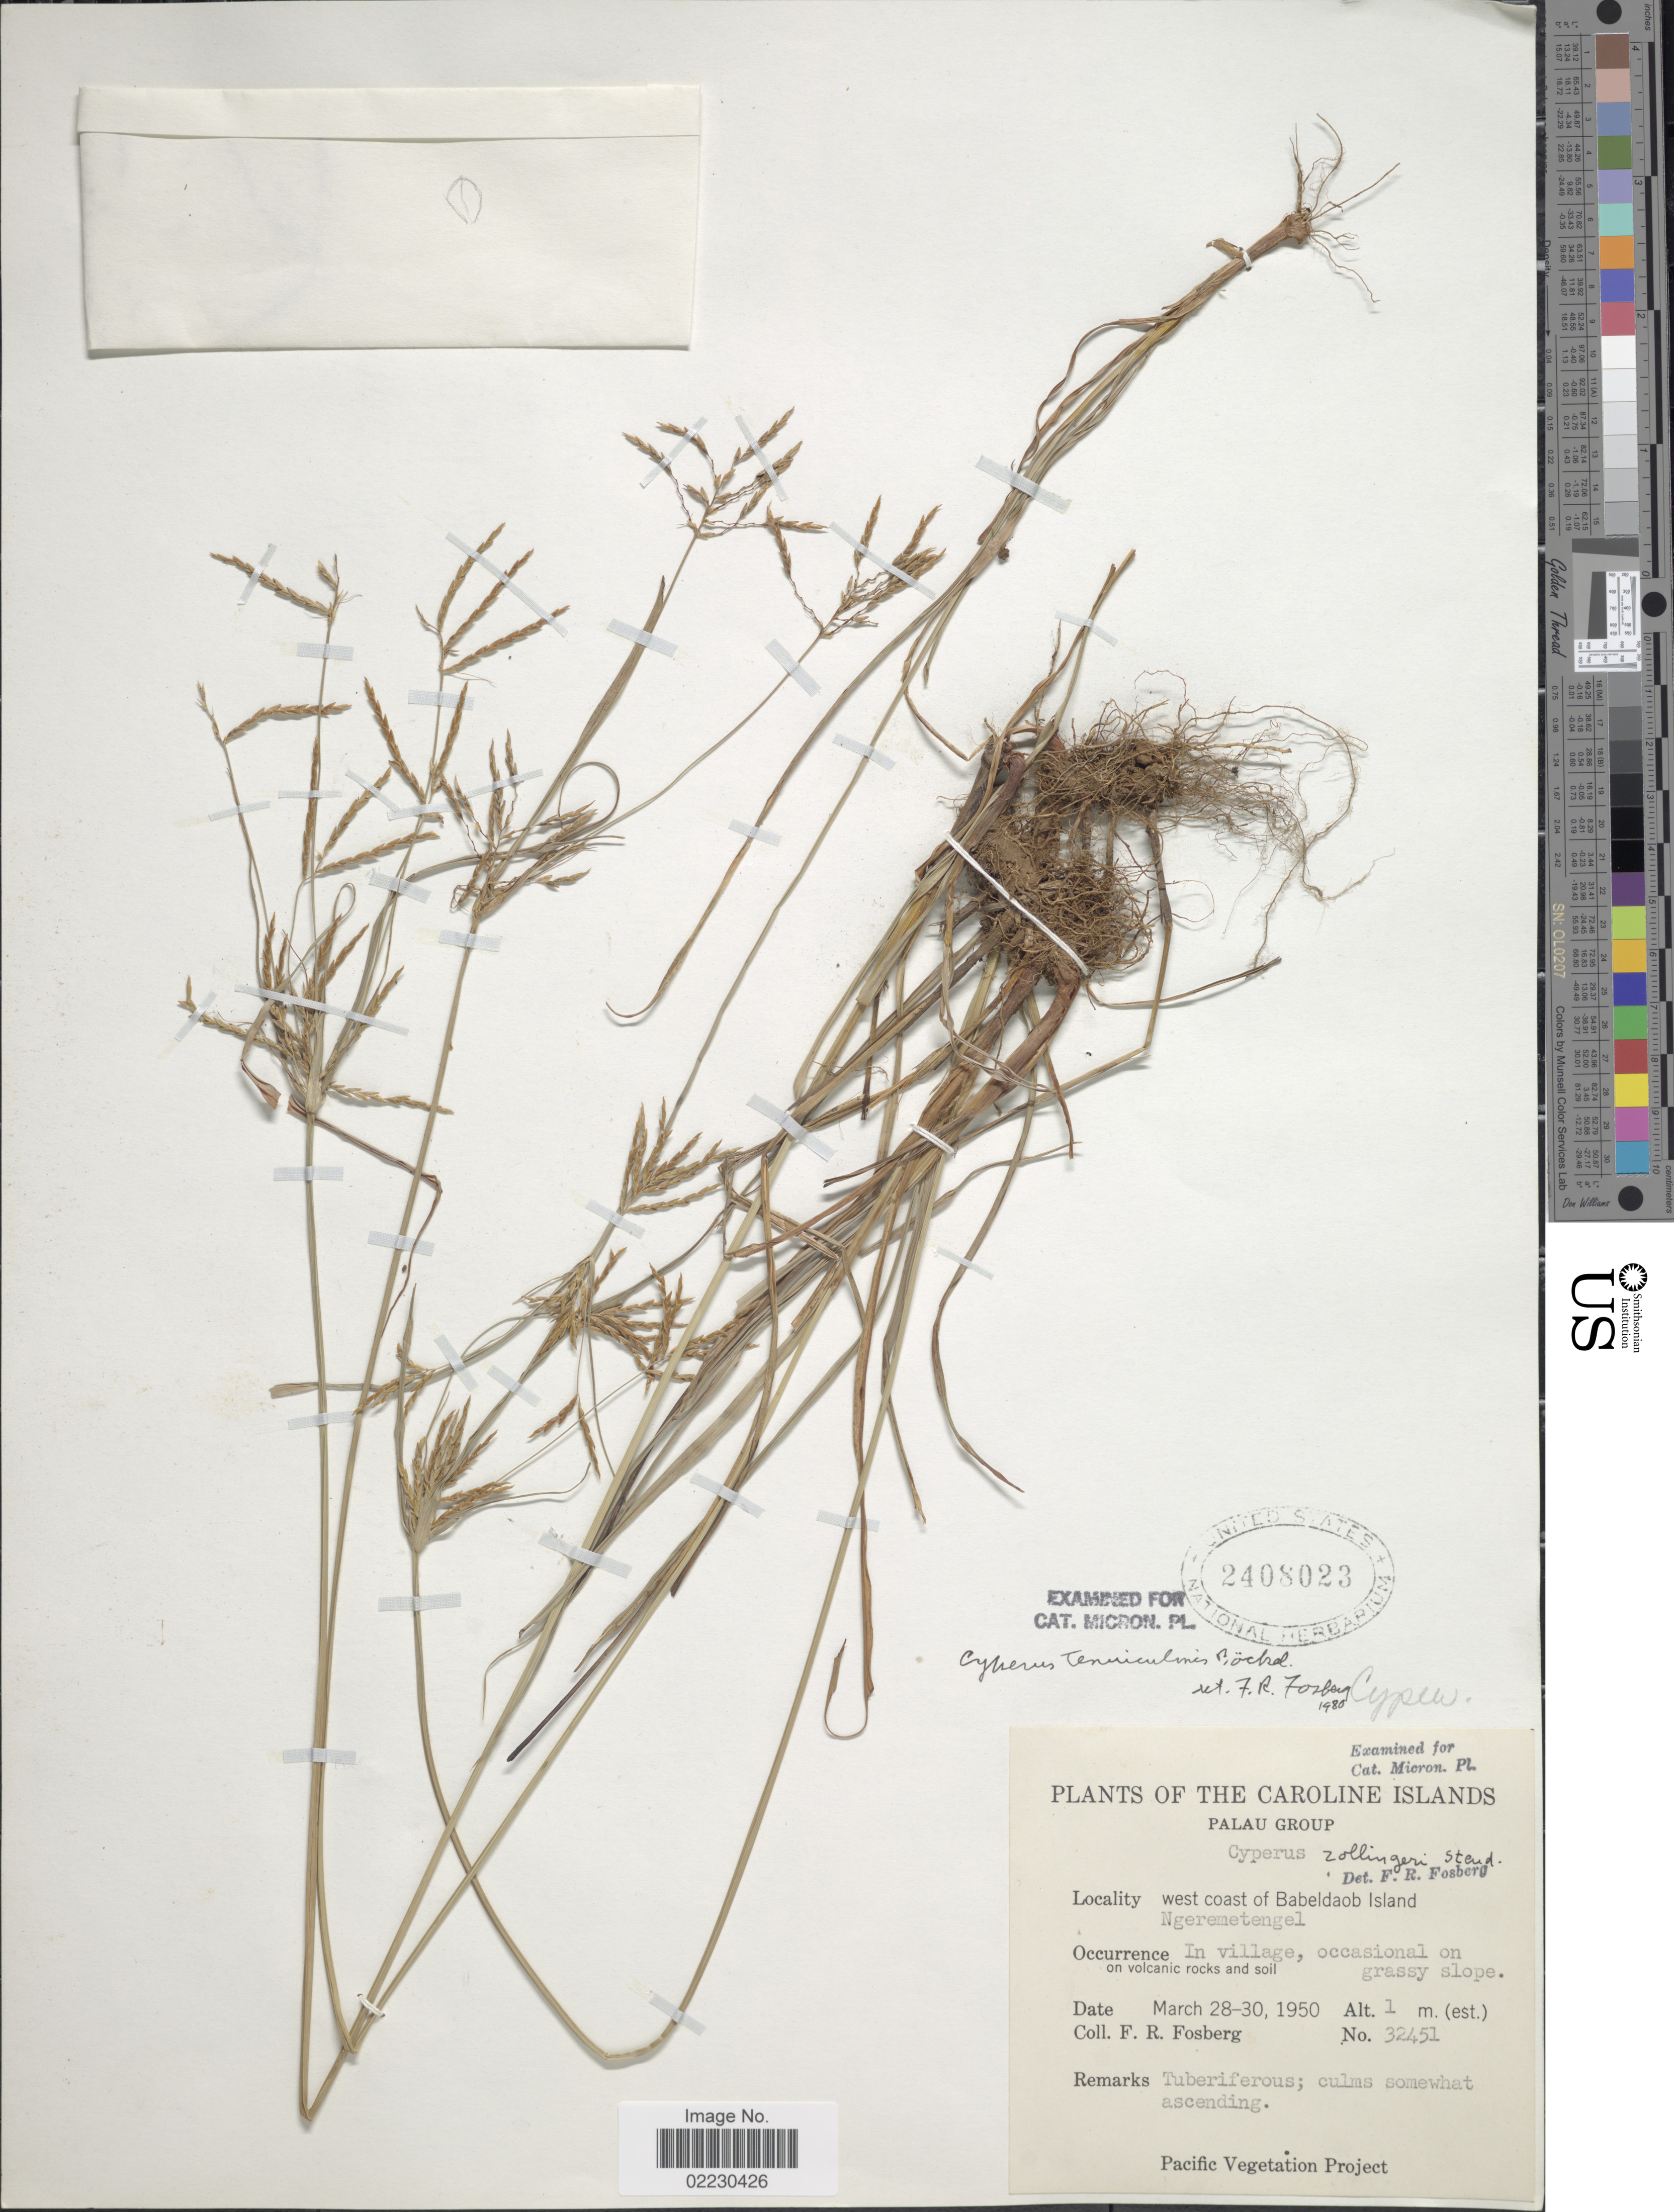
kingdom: Plantae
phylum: Tracheophyta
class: Liliopsida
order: Poales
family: Cyperaceae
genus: Cyperus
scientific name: Cyperus tenuiculmis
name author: Boeckeler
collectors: F. R. Fosberg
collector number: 32451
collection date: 1950-03-28/1950-03-30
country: Palau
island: Babeldaob [Babelthuap]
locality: The Caroline Islands, Palau Group, west coast of Babeldaob Island, Ngeremtengel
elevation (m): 1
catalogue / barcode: US 2408023